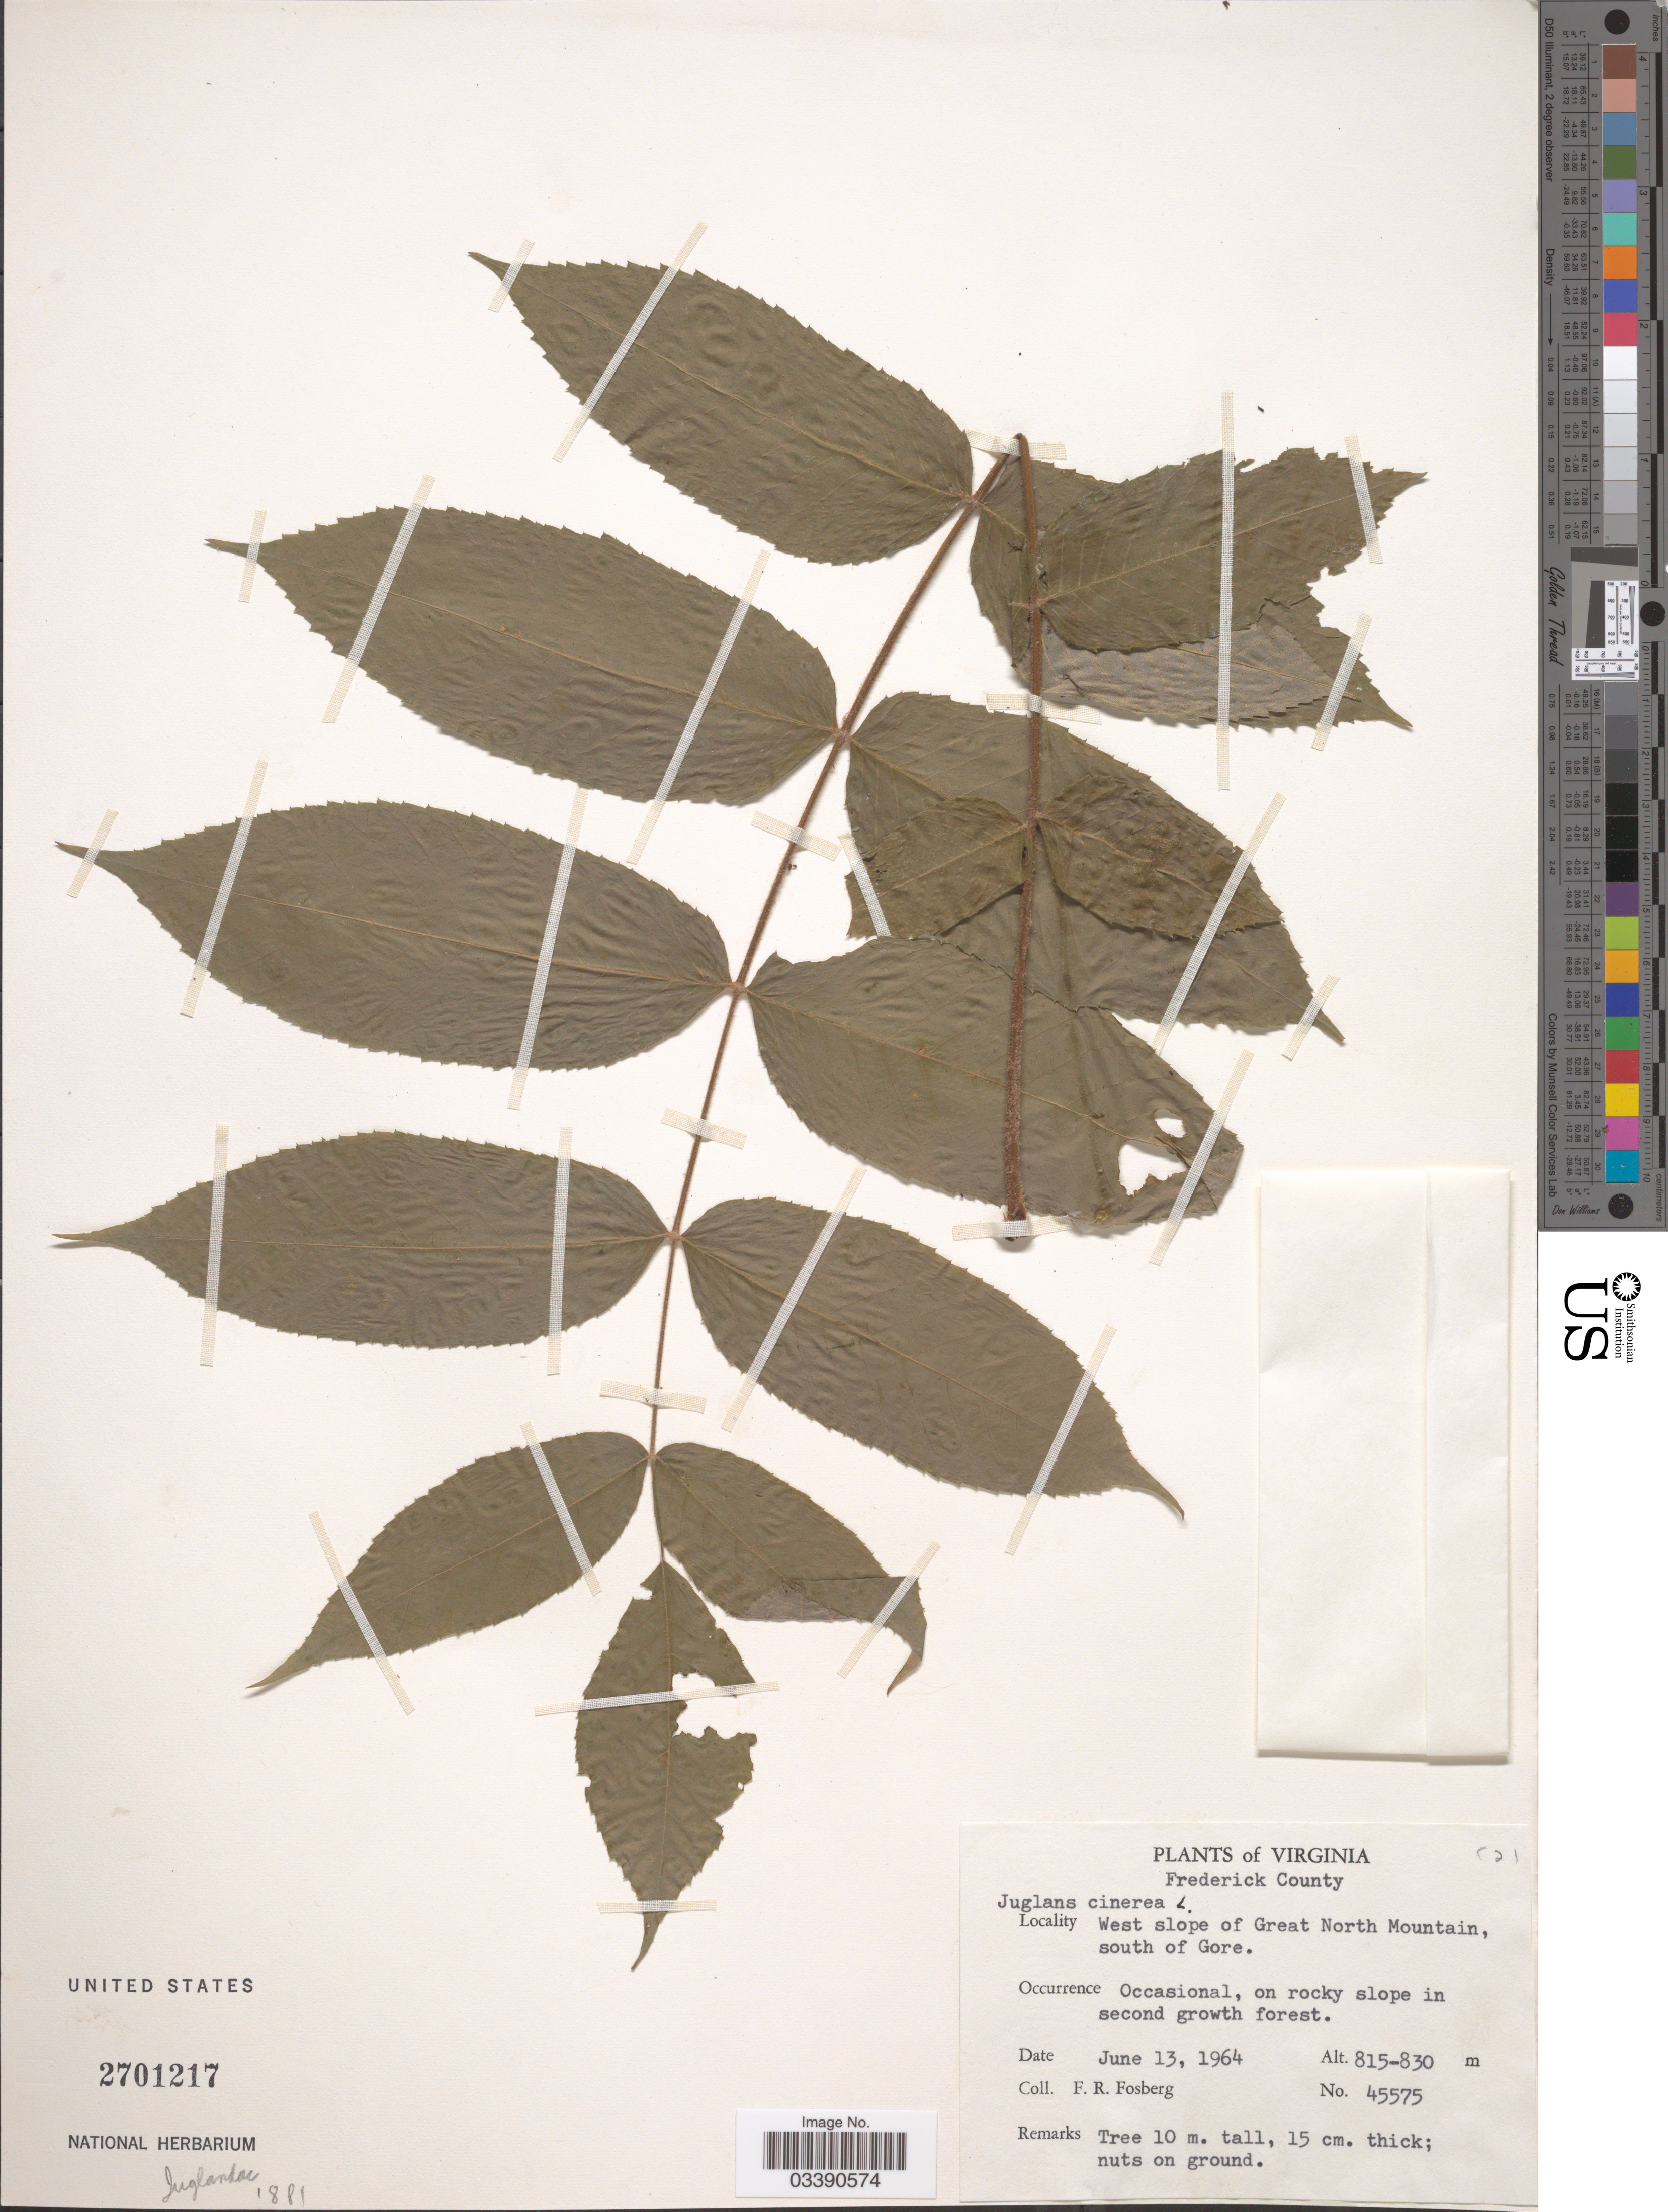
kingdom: Plantae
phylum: Tracheophyta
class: Magnoliopsida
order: Fagales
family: Juglandaceae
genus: Juglans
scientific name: Juglans cinerea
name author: L.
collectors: F. R. Fosberg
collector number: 45575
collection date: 1964-06-13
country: United States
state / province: Virginia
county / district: Frederick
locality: Frederick County. West slope of Great North Mountain, south of Gore.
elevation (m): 815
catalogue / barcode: US 2701217